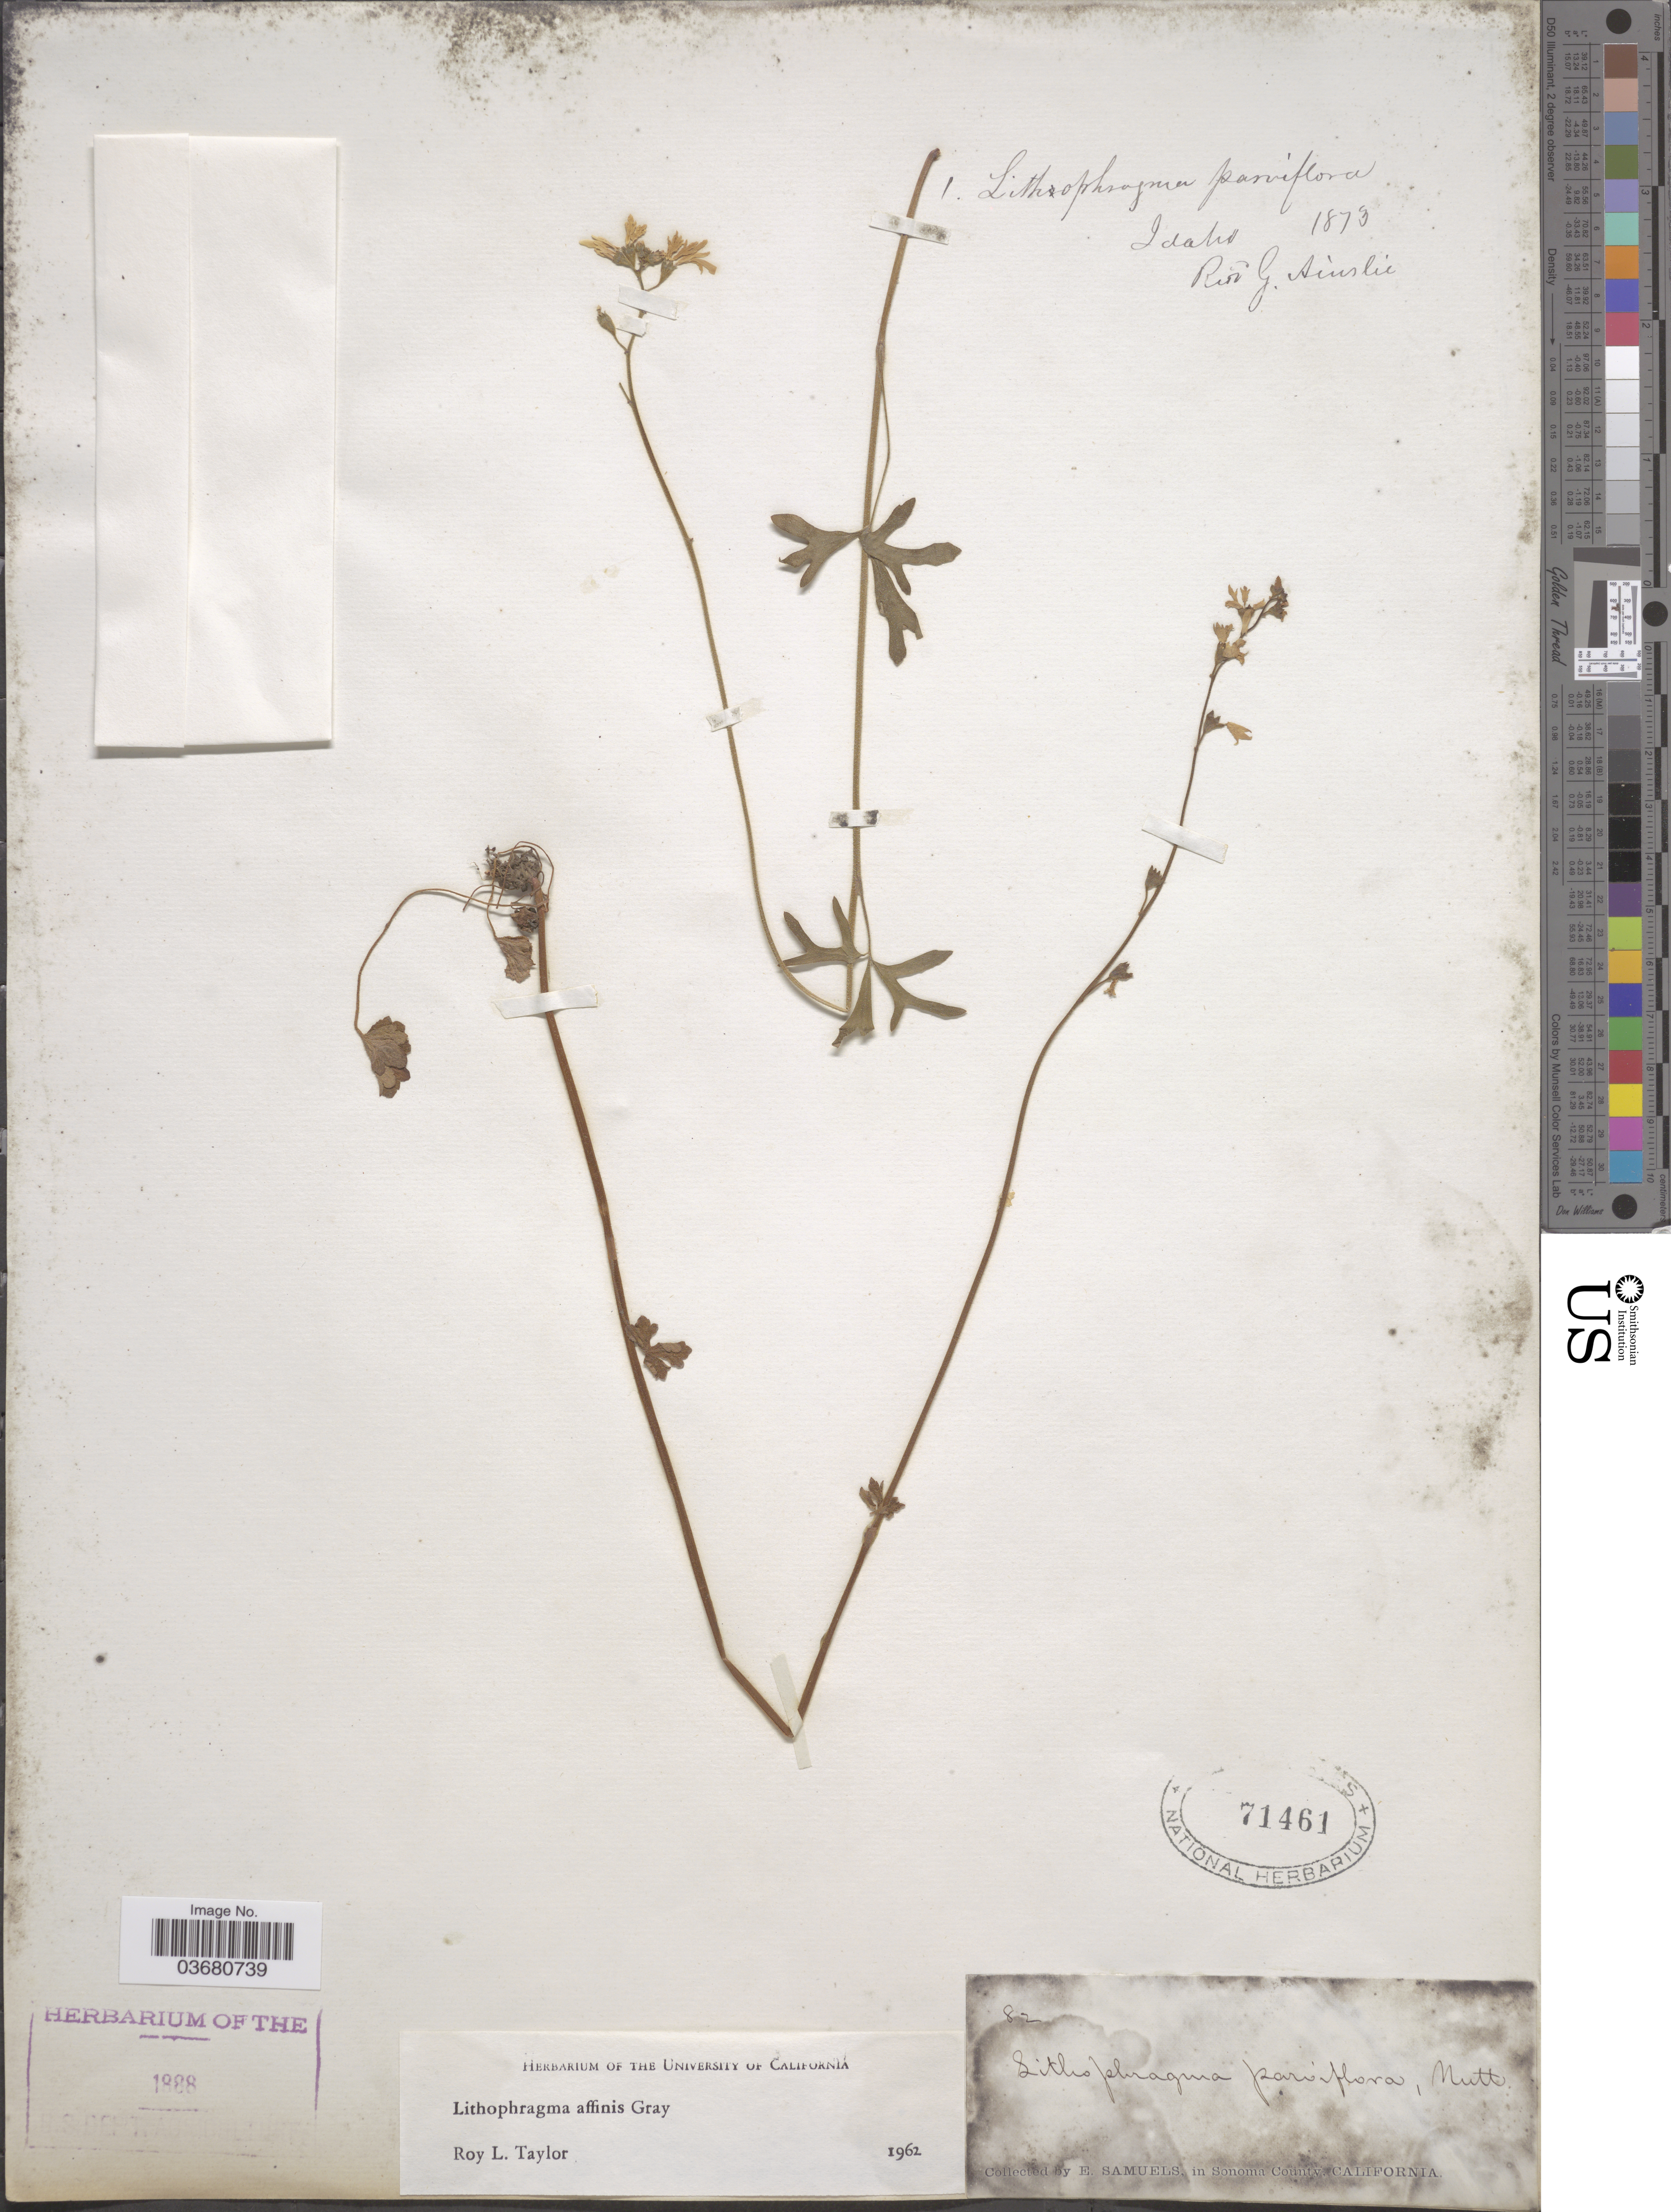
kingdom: Plantae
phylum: Tracheophyta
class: Magnoliopsida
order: Saxifragales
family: Saxifragaceae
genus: Lithophragma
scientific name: Lithophragma affine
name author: A. Gray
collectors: E. Samuels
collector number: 82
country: United States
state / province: California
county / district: Sonoma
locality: In Sonoma County.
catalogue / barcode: US 71461